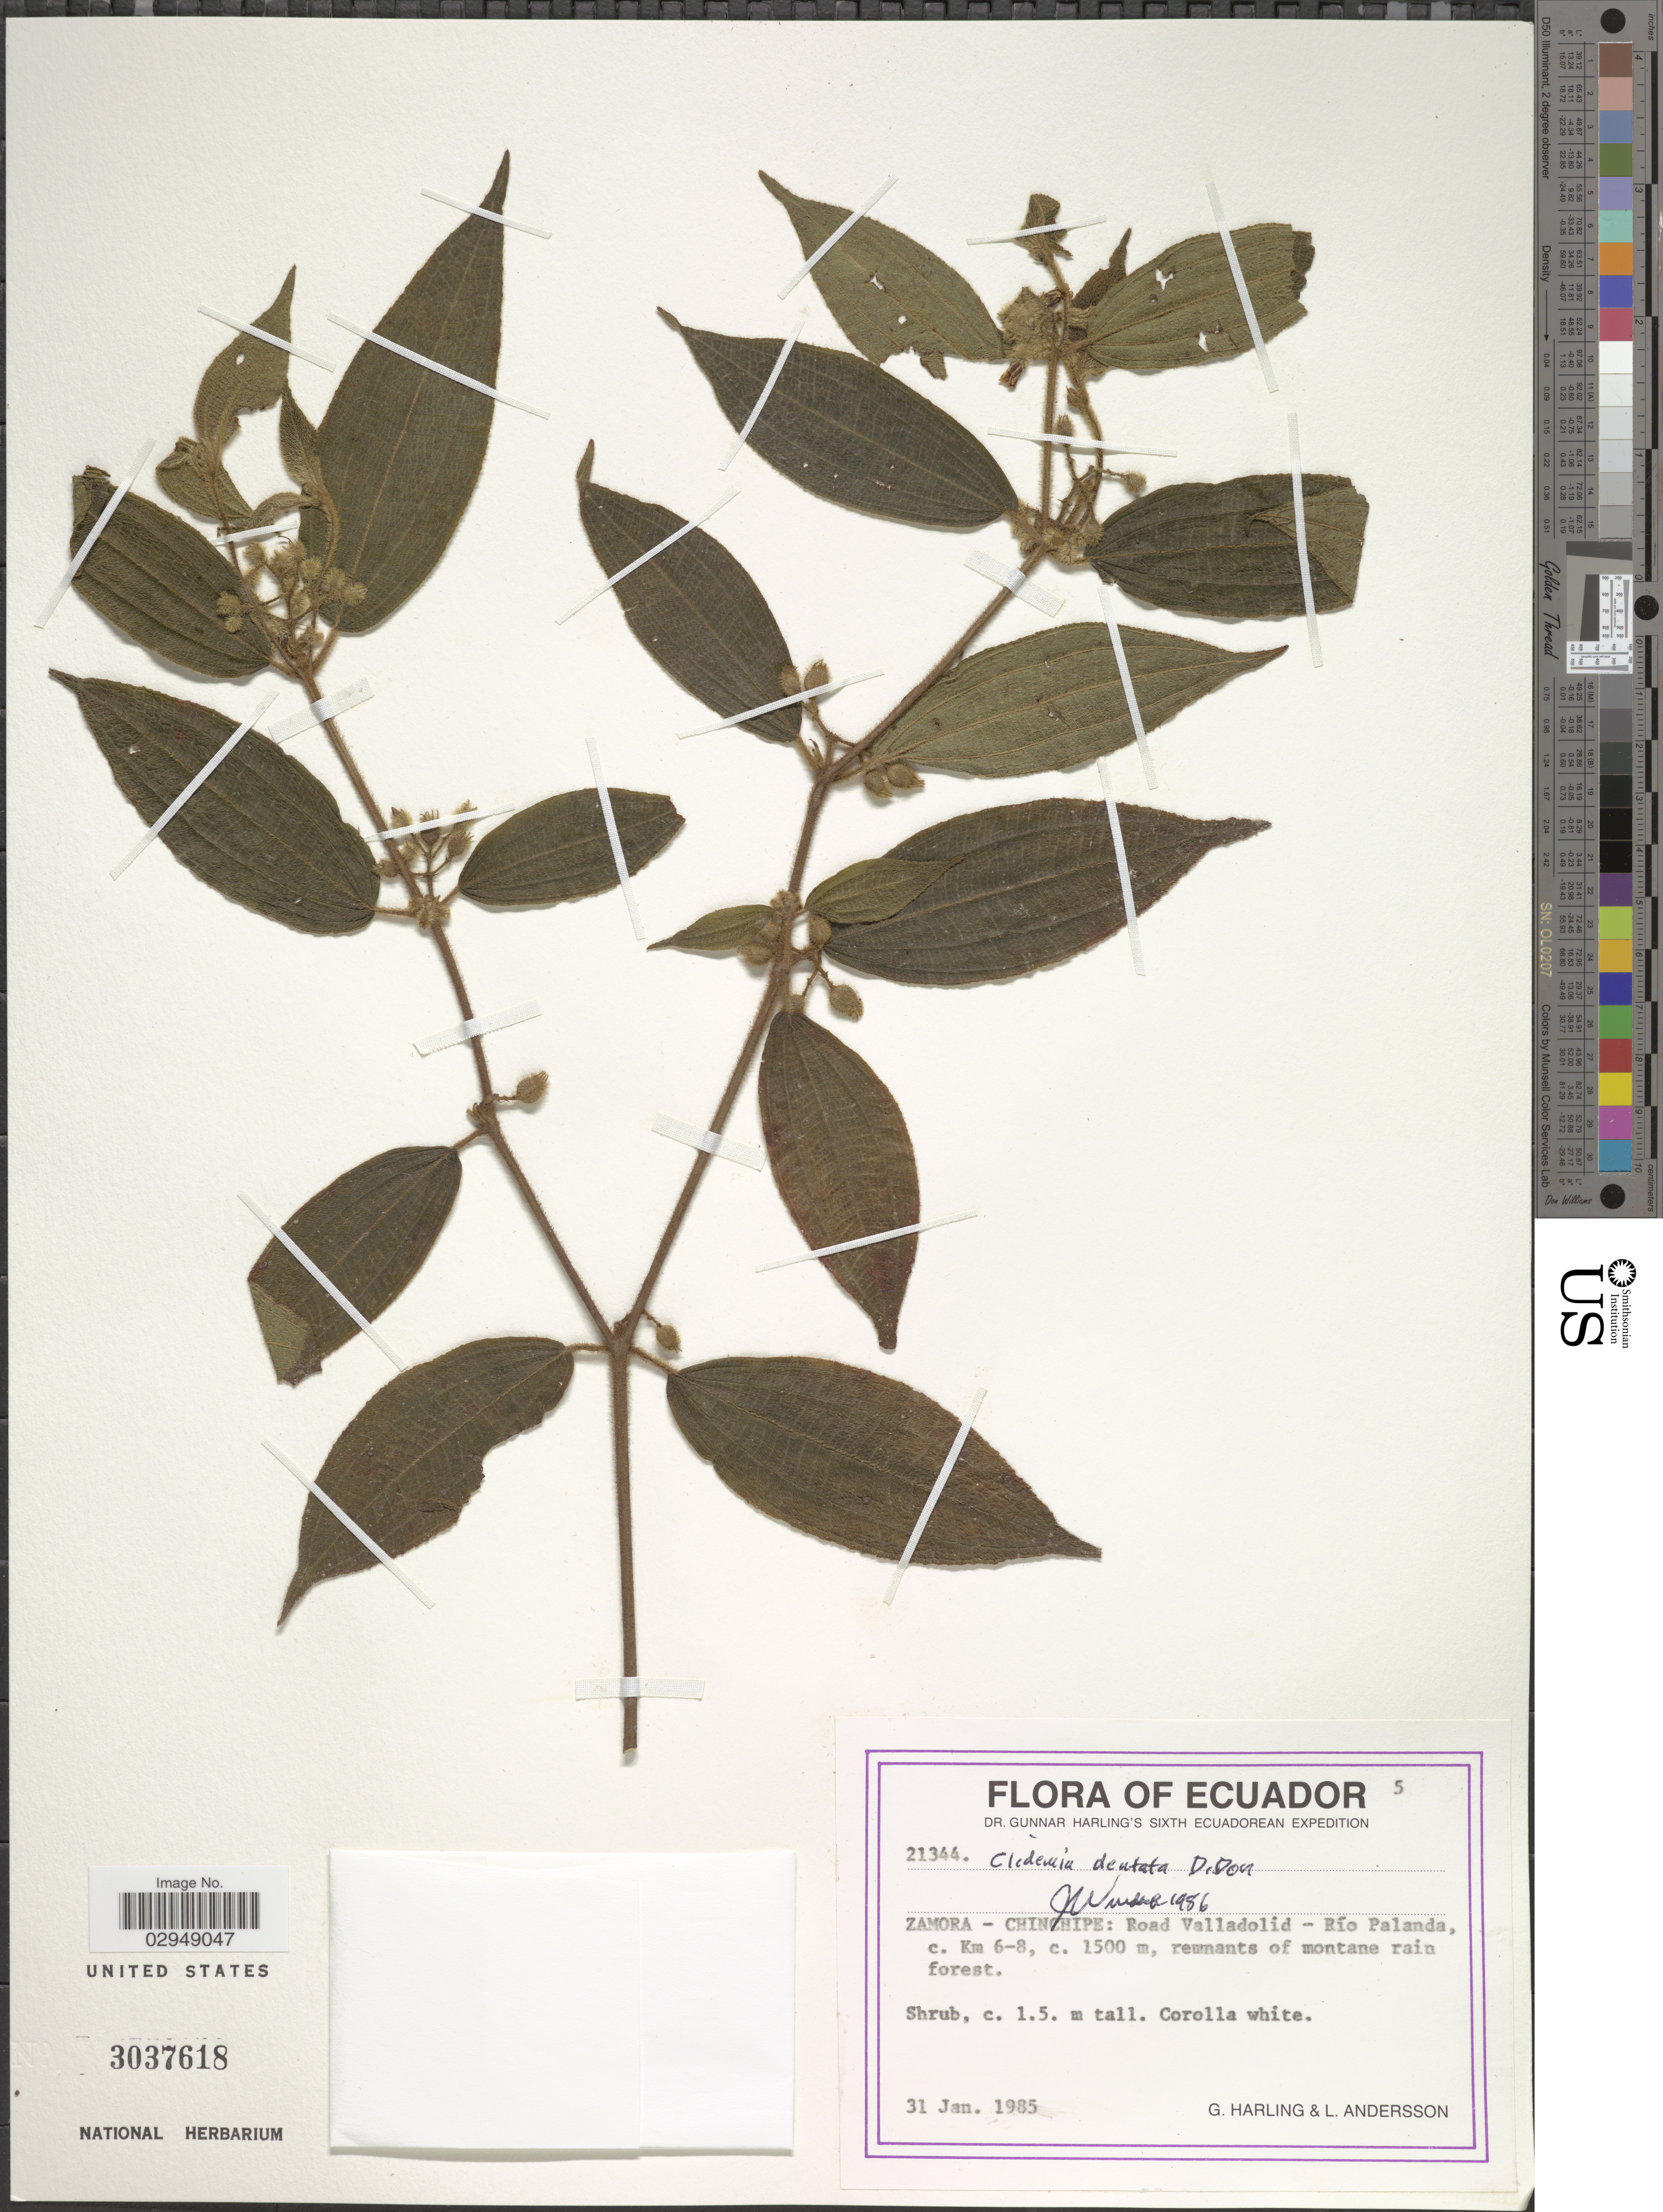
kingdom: Plantae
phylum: Tracheophyta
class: Magnoliopsida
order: Myrtales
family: Melastomataceae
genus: Clidemia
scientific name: Clidemia dentata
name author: D. Don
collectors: G. Harling & L. Andersson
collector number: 21344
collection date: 1985-01-31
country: Ecuador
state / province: Zamora-Chinchipe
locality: Road Valladolid - Río Palanda, c. Km 6-8.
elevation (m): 1500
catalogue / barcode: US 3037618